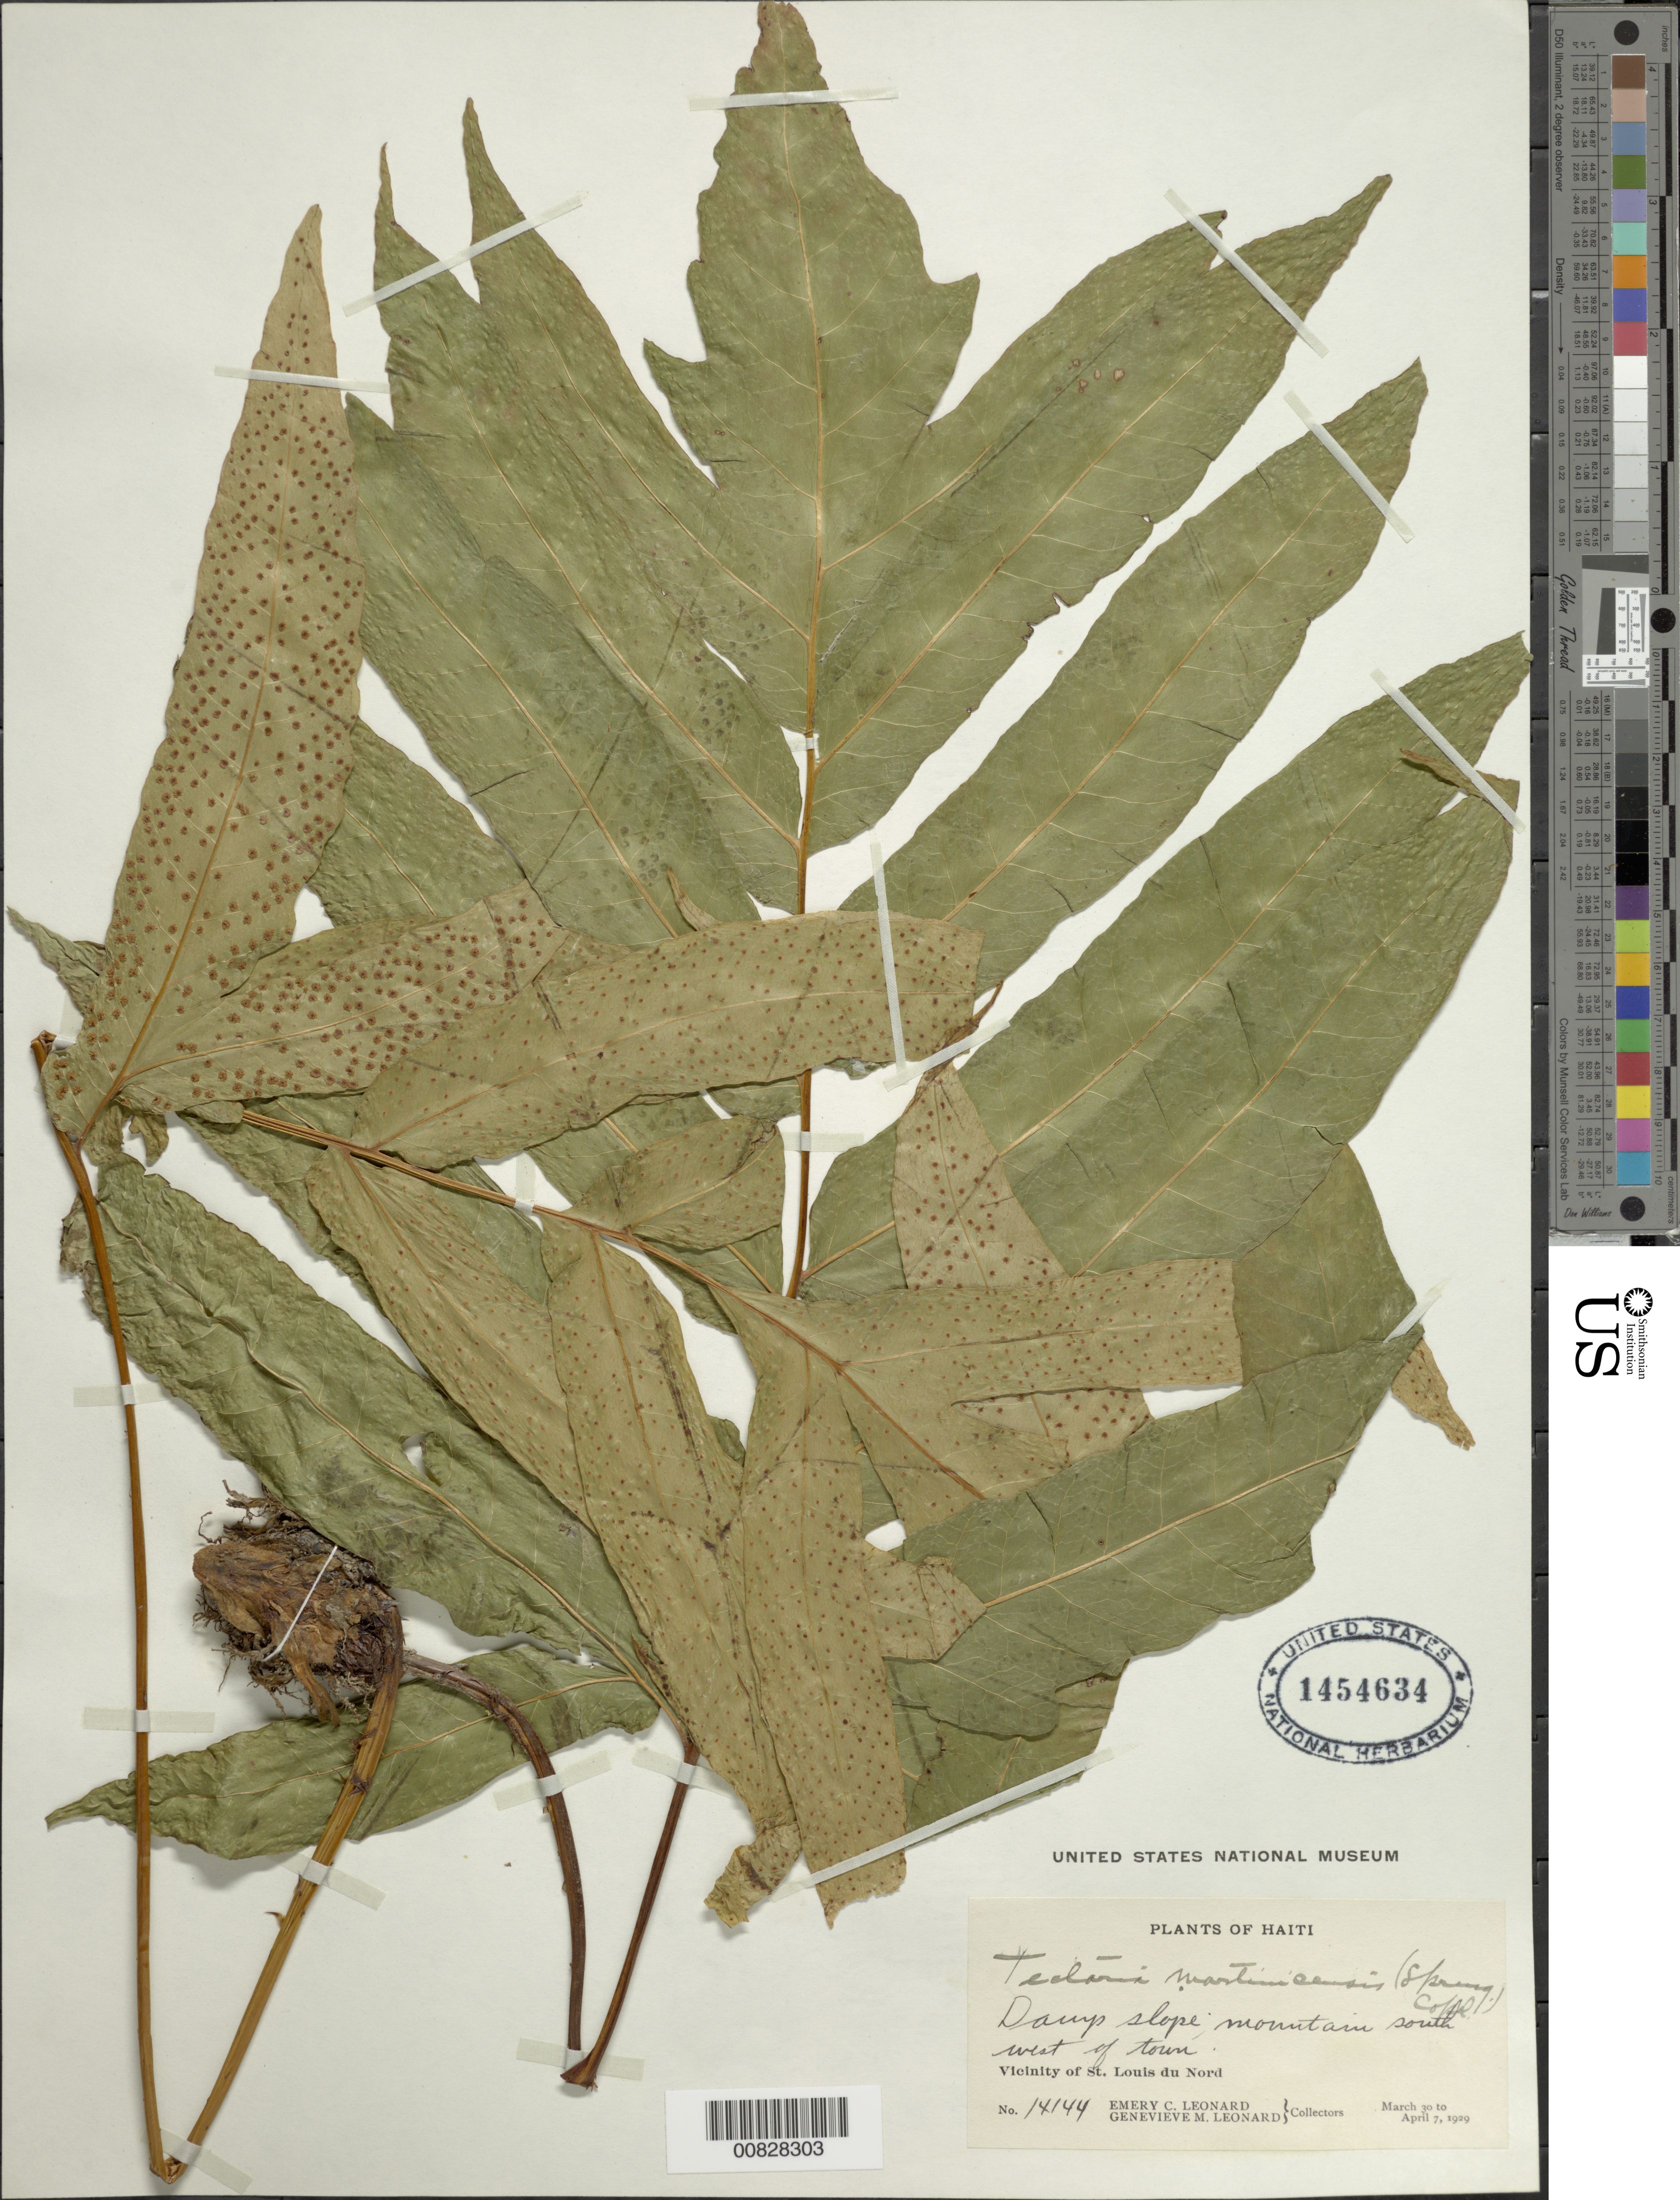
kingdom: Plantae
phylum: Tracheophyta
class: Polypodiopsida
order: Polypodiales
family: Tectariaceae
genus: Tectaria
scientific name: Tectaria incisa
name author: Cav.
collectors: E. C. Leonard & G. M. Leonard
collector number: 14144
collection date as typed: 30 Mar 1929 to 07 Apr 1929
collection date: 1929-03-30/1929-04-07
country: Haiti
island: Hispaniola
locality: St. Louis du Nord, SW of town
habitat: Damp mountain slope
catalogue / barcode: US 1454634